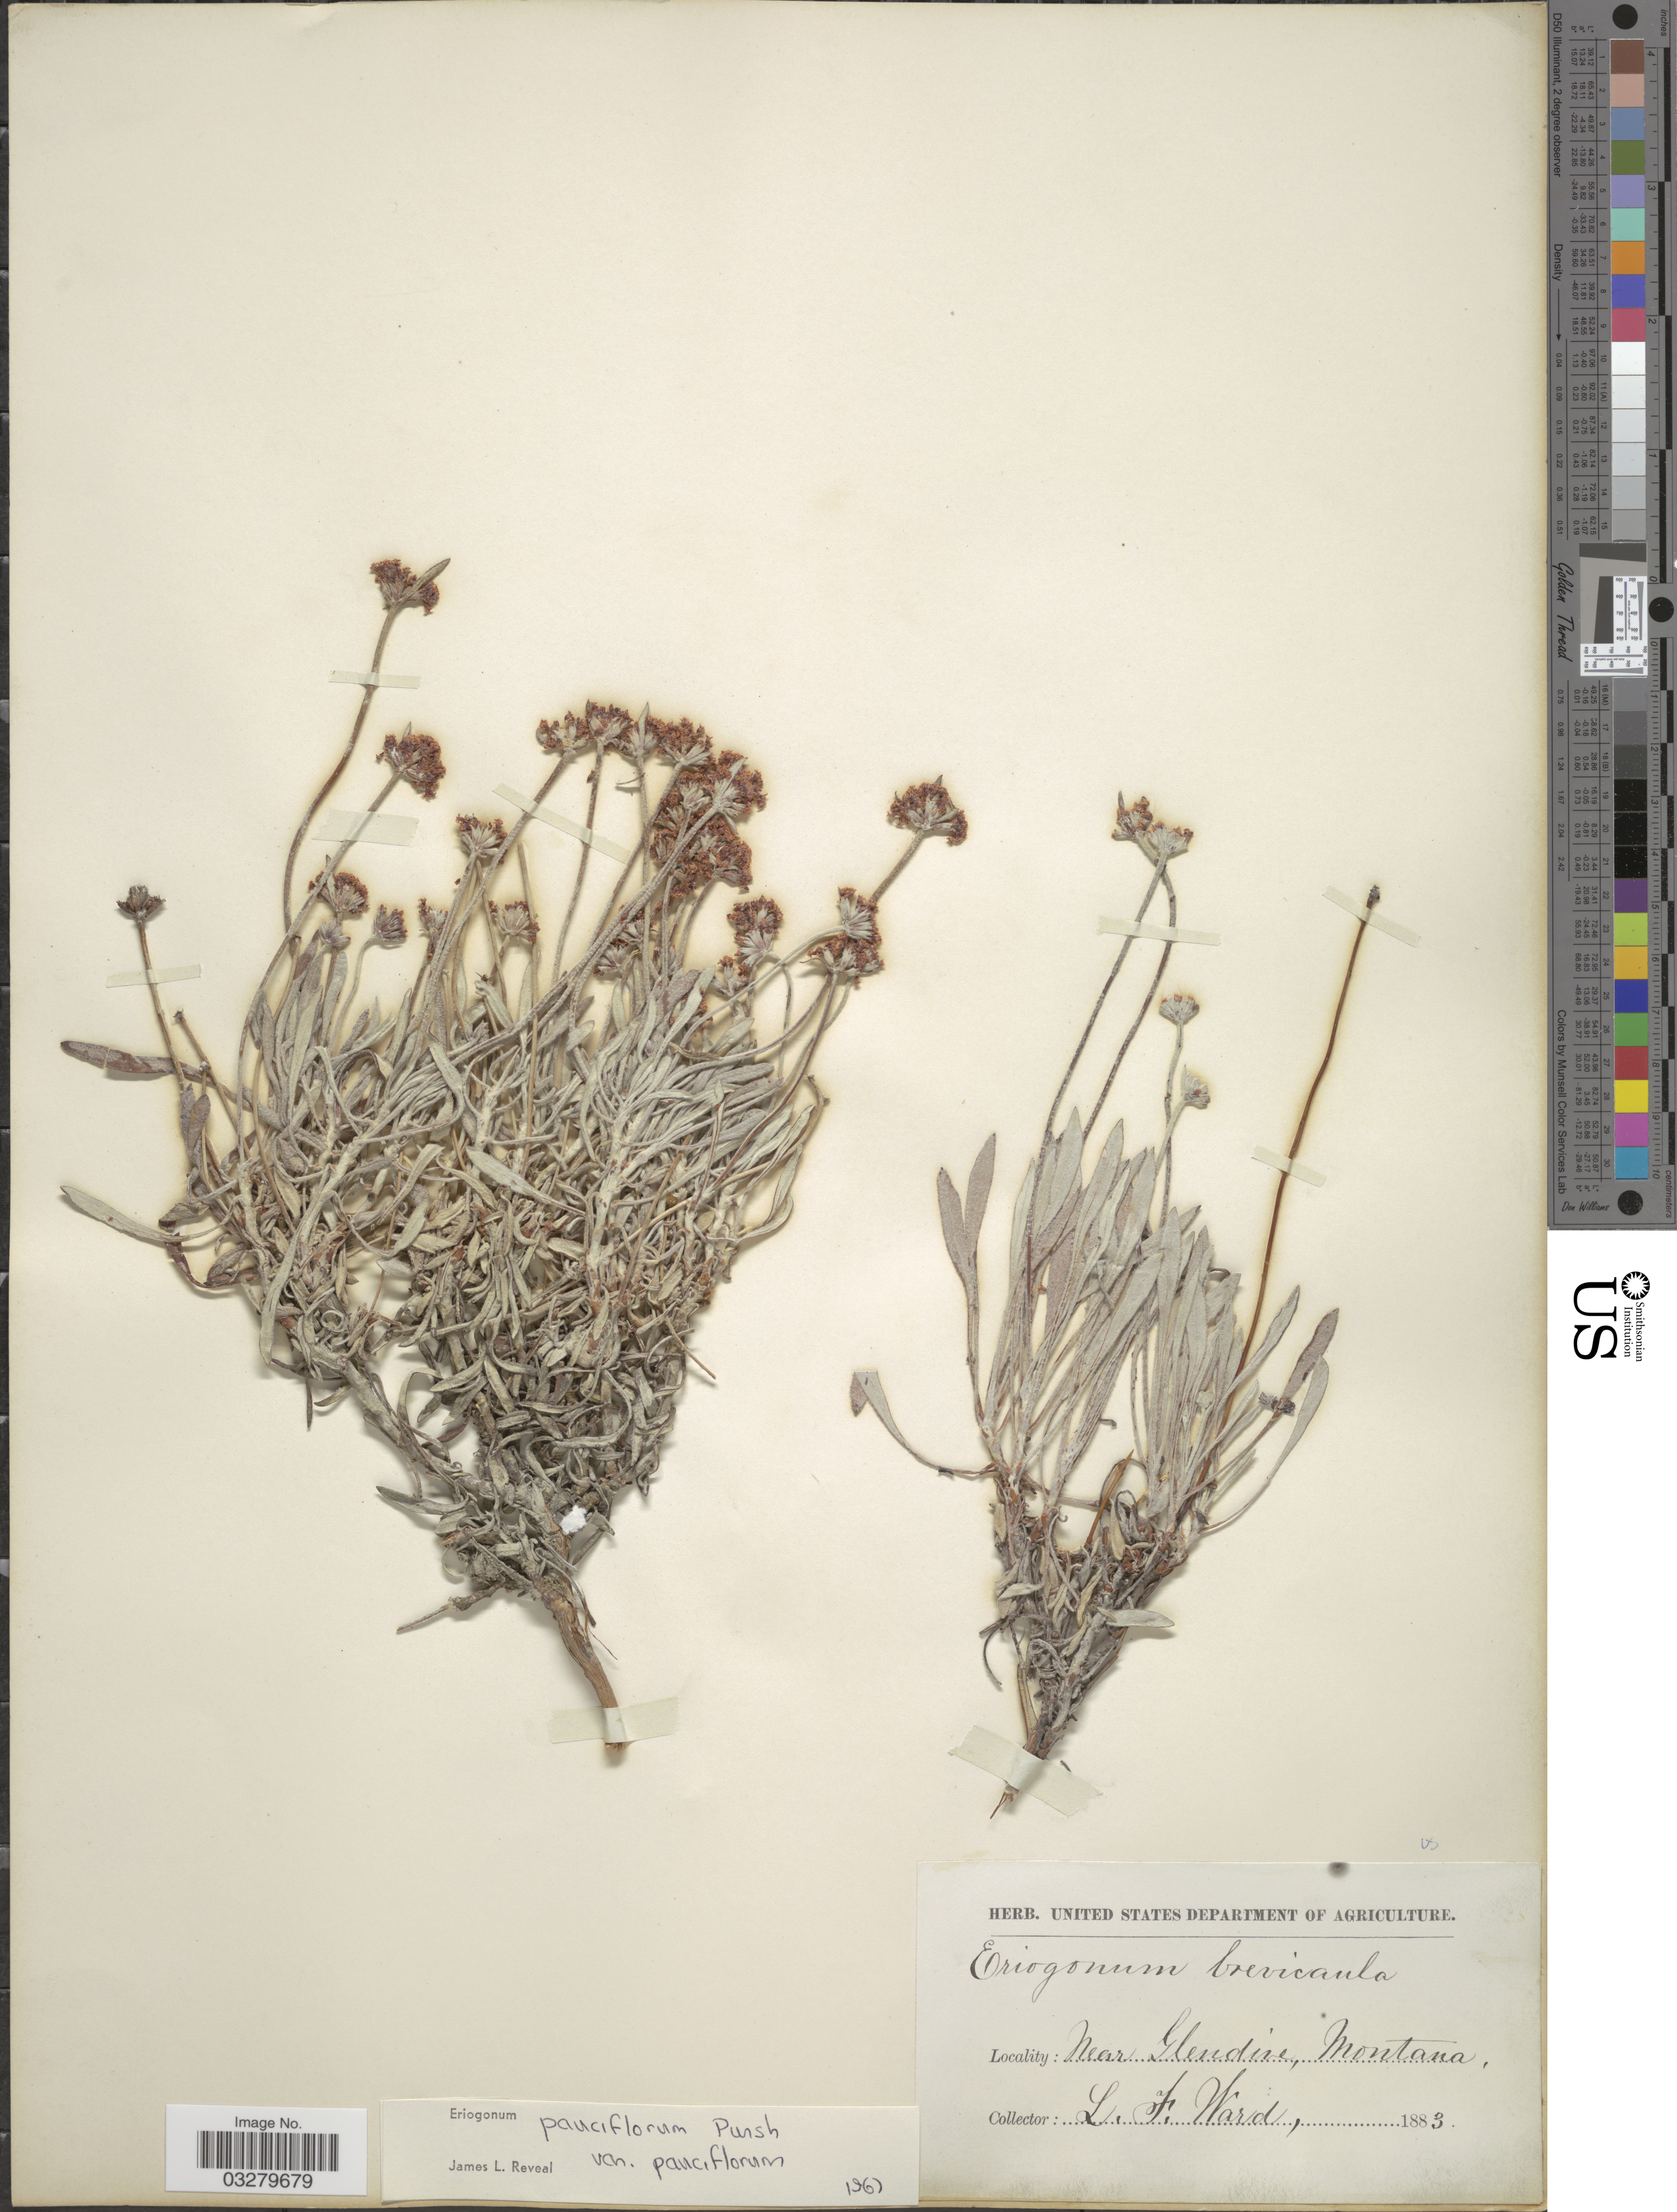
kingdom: Plantae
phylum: Tracheophyta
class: Magnoliopsida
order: Caryophyllales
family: Polygonaceae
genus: Eriogonum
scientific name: Eriogonum pauciflorum var. pauciflorum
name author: Pursh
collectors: L. Ward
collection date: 1883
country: United States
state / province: Montana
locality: Near Glendive.